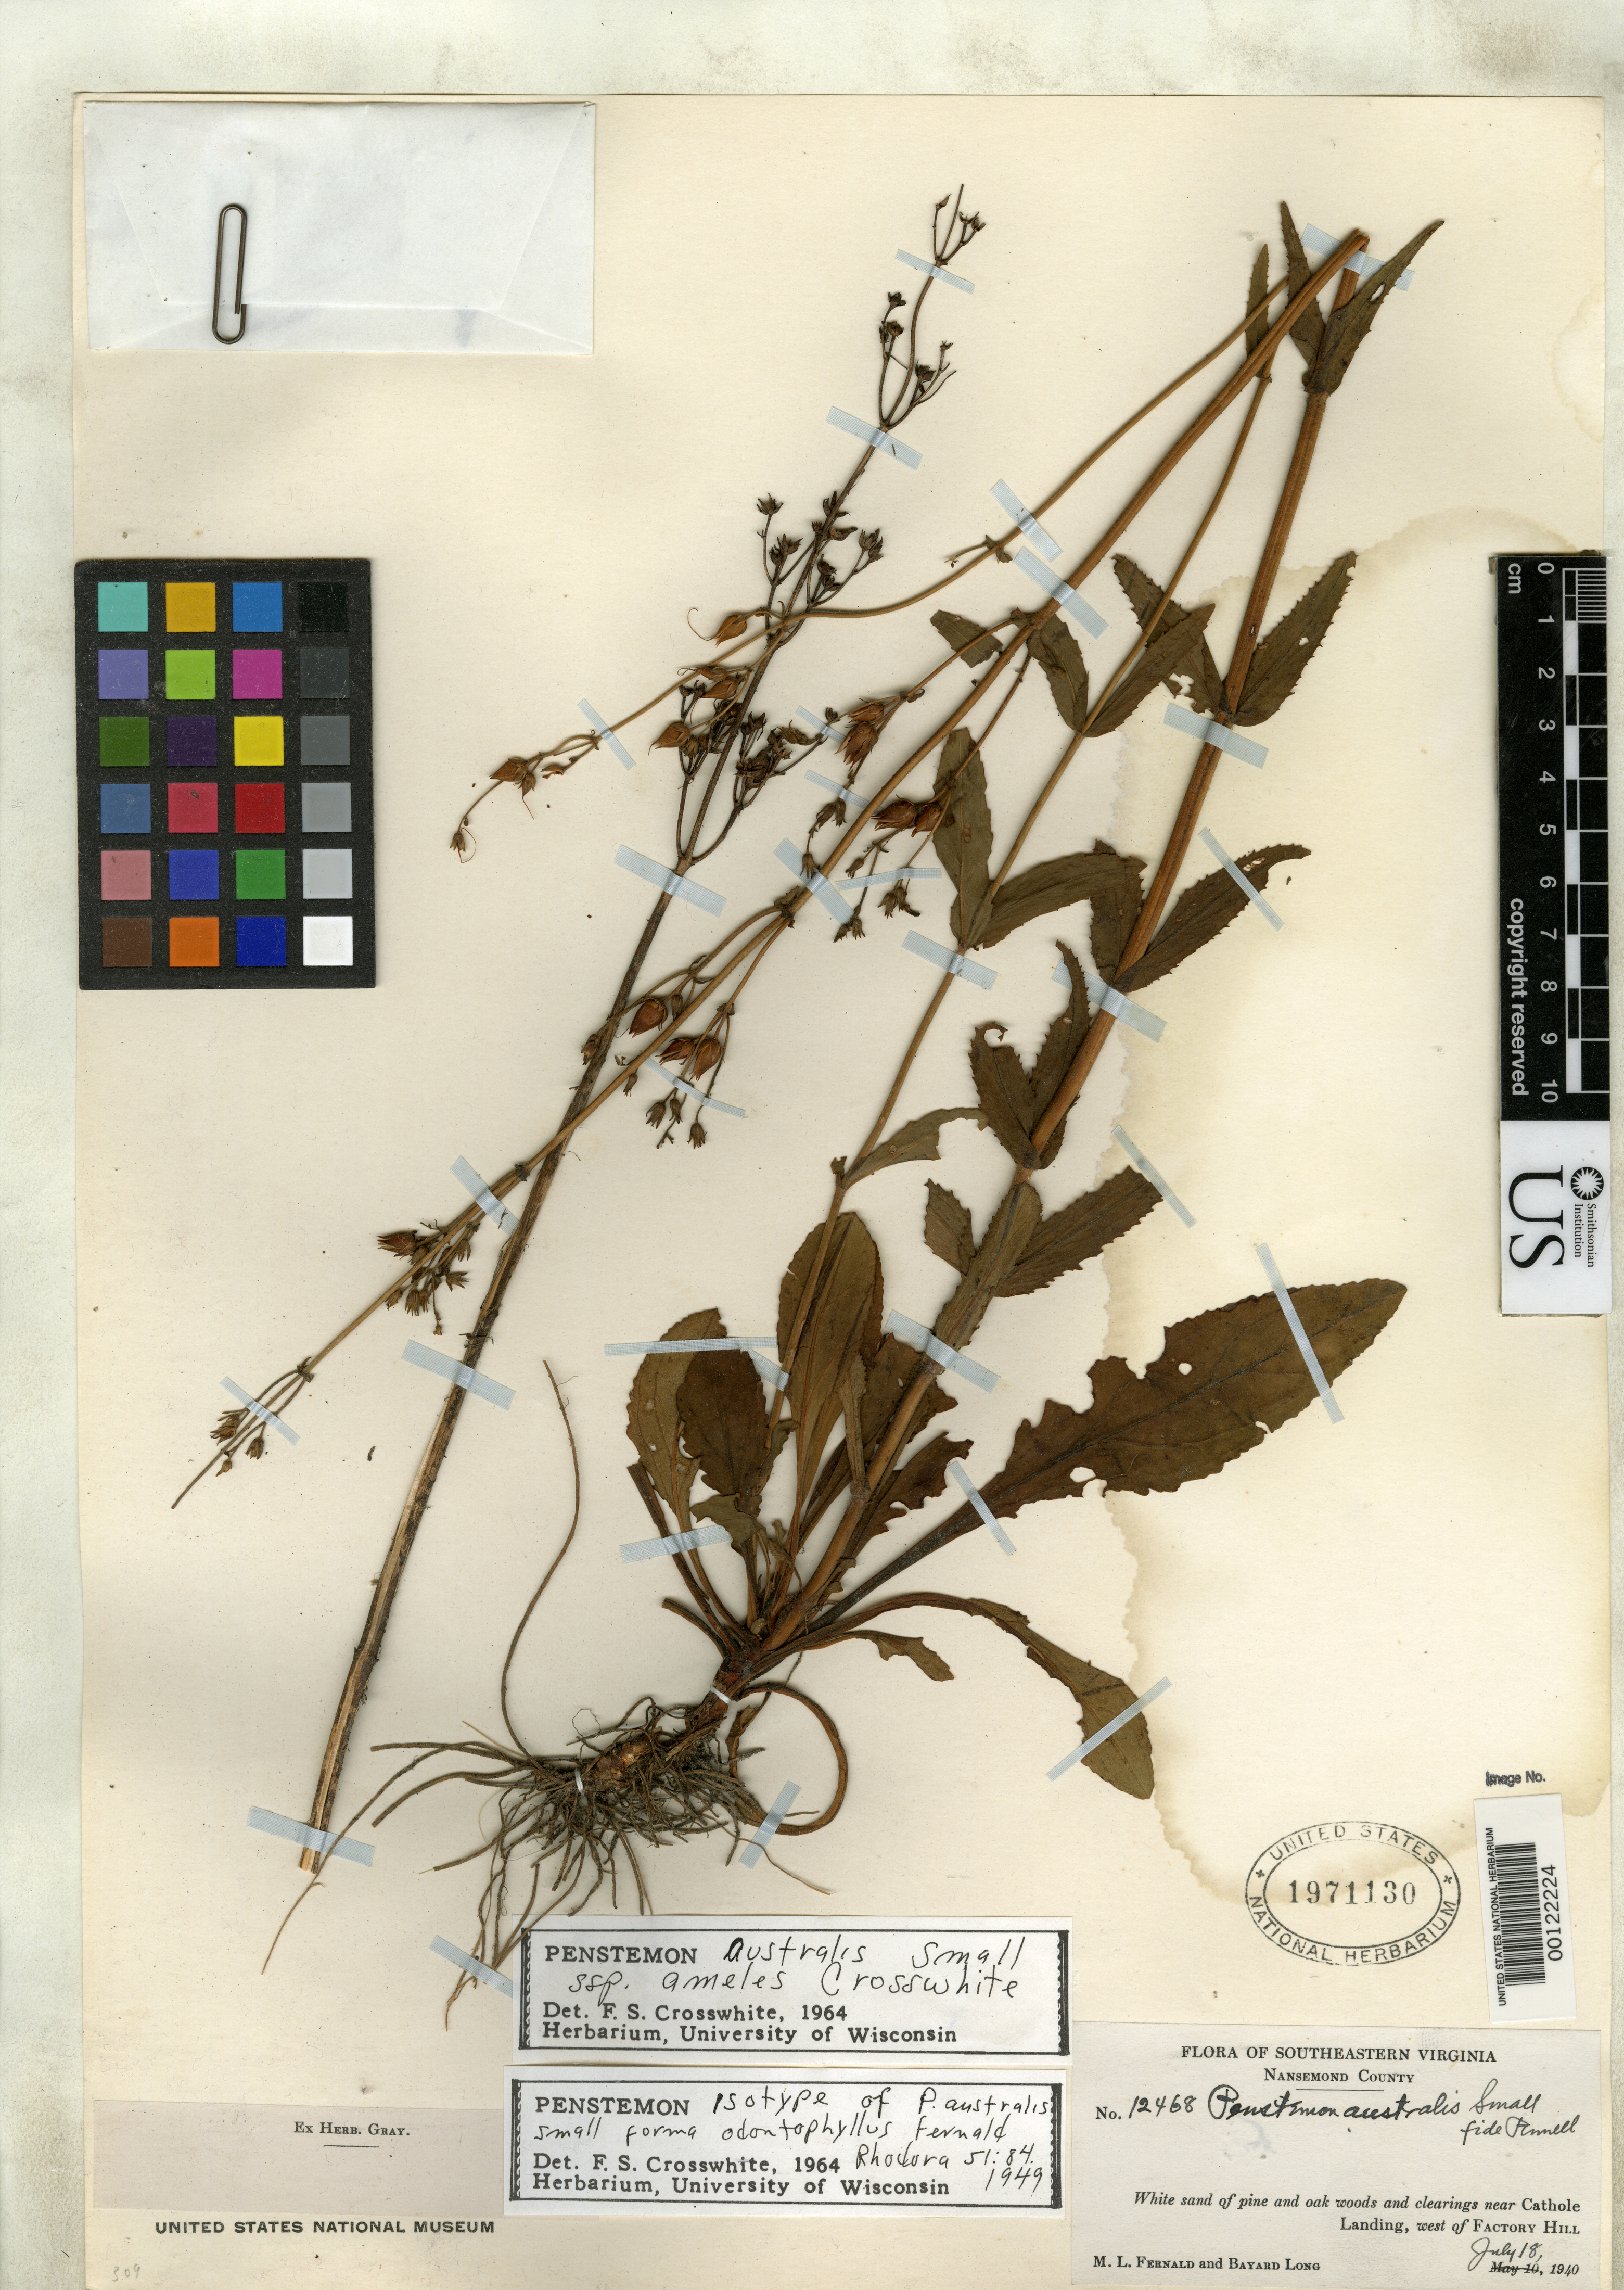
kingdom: Plantae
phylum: Tracheophyta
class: Magnoliopsida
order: Lamiales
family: Plantaginaceae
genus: Penstemon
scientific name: Penstemon australis f. odontophyllus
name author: Fernald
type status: Isotype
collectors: M. L. Fernald & B. H. Long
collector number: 12468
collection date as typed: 18 Jul 1940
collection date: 1940-07-18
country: United States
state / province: Virginia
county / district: City of Suffolk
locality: Cathole Landing. Nansemond Co. (= historic county name).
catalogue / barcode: US 1971130